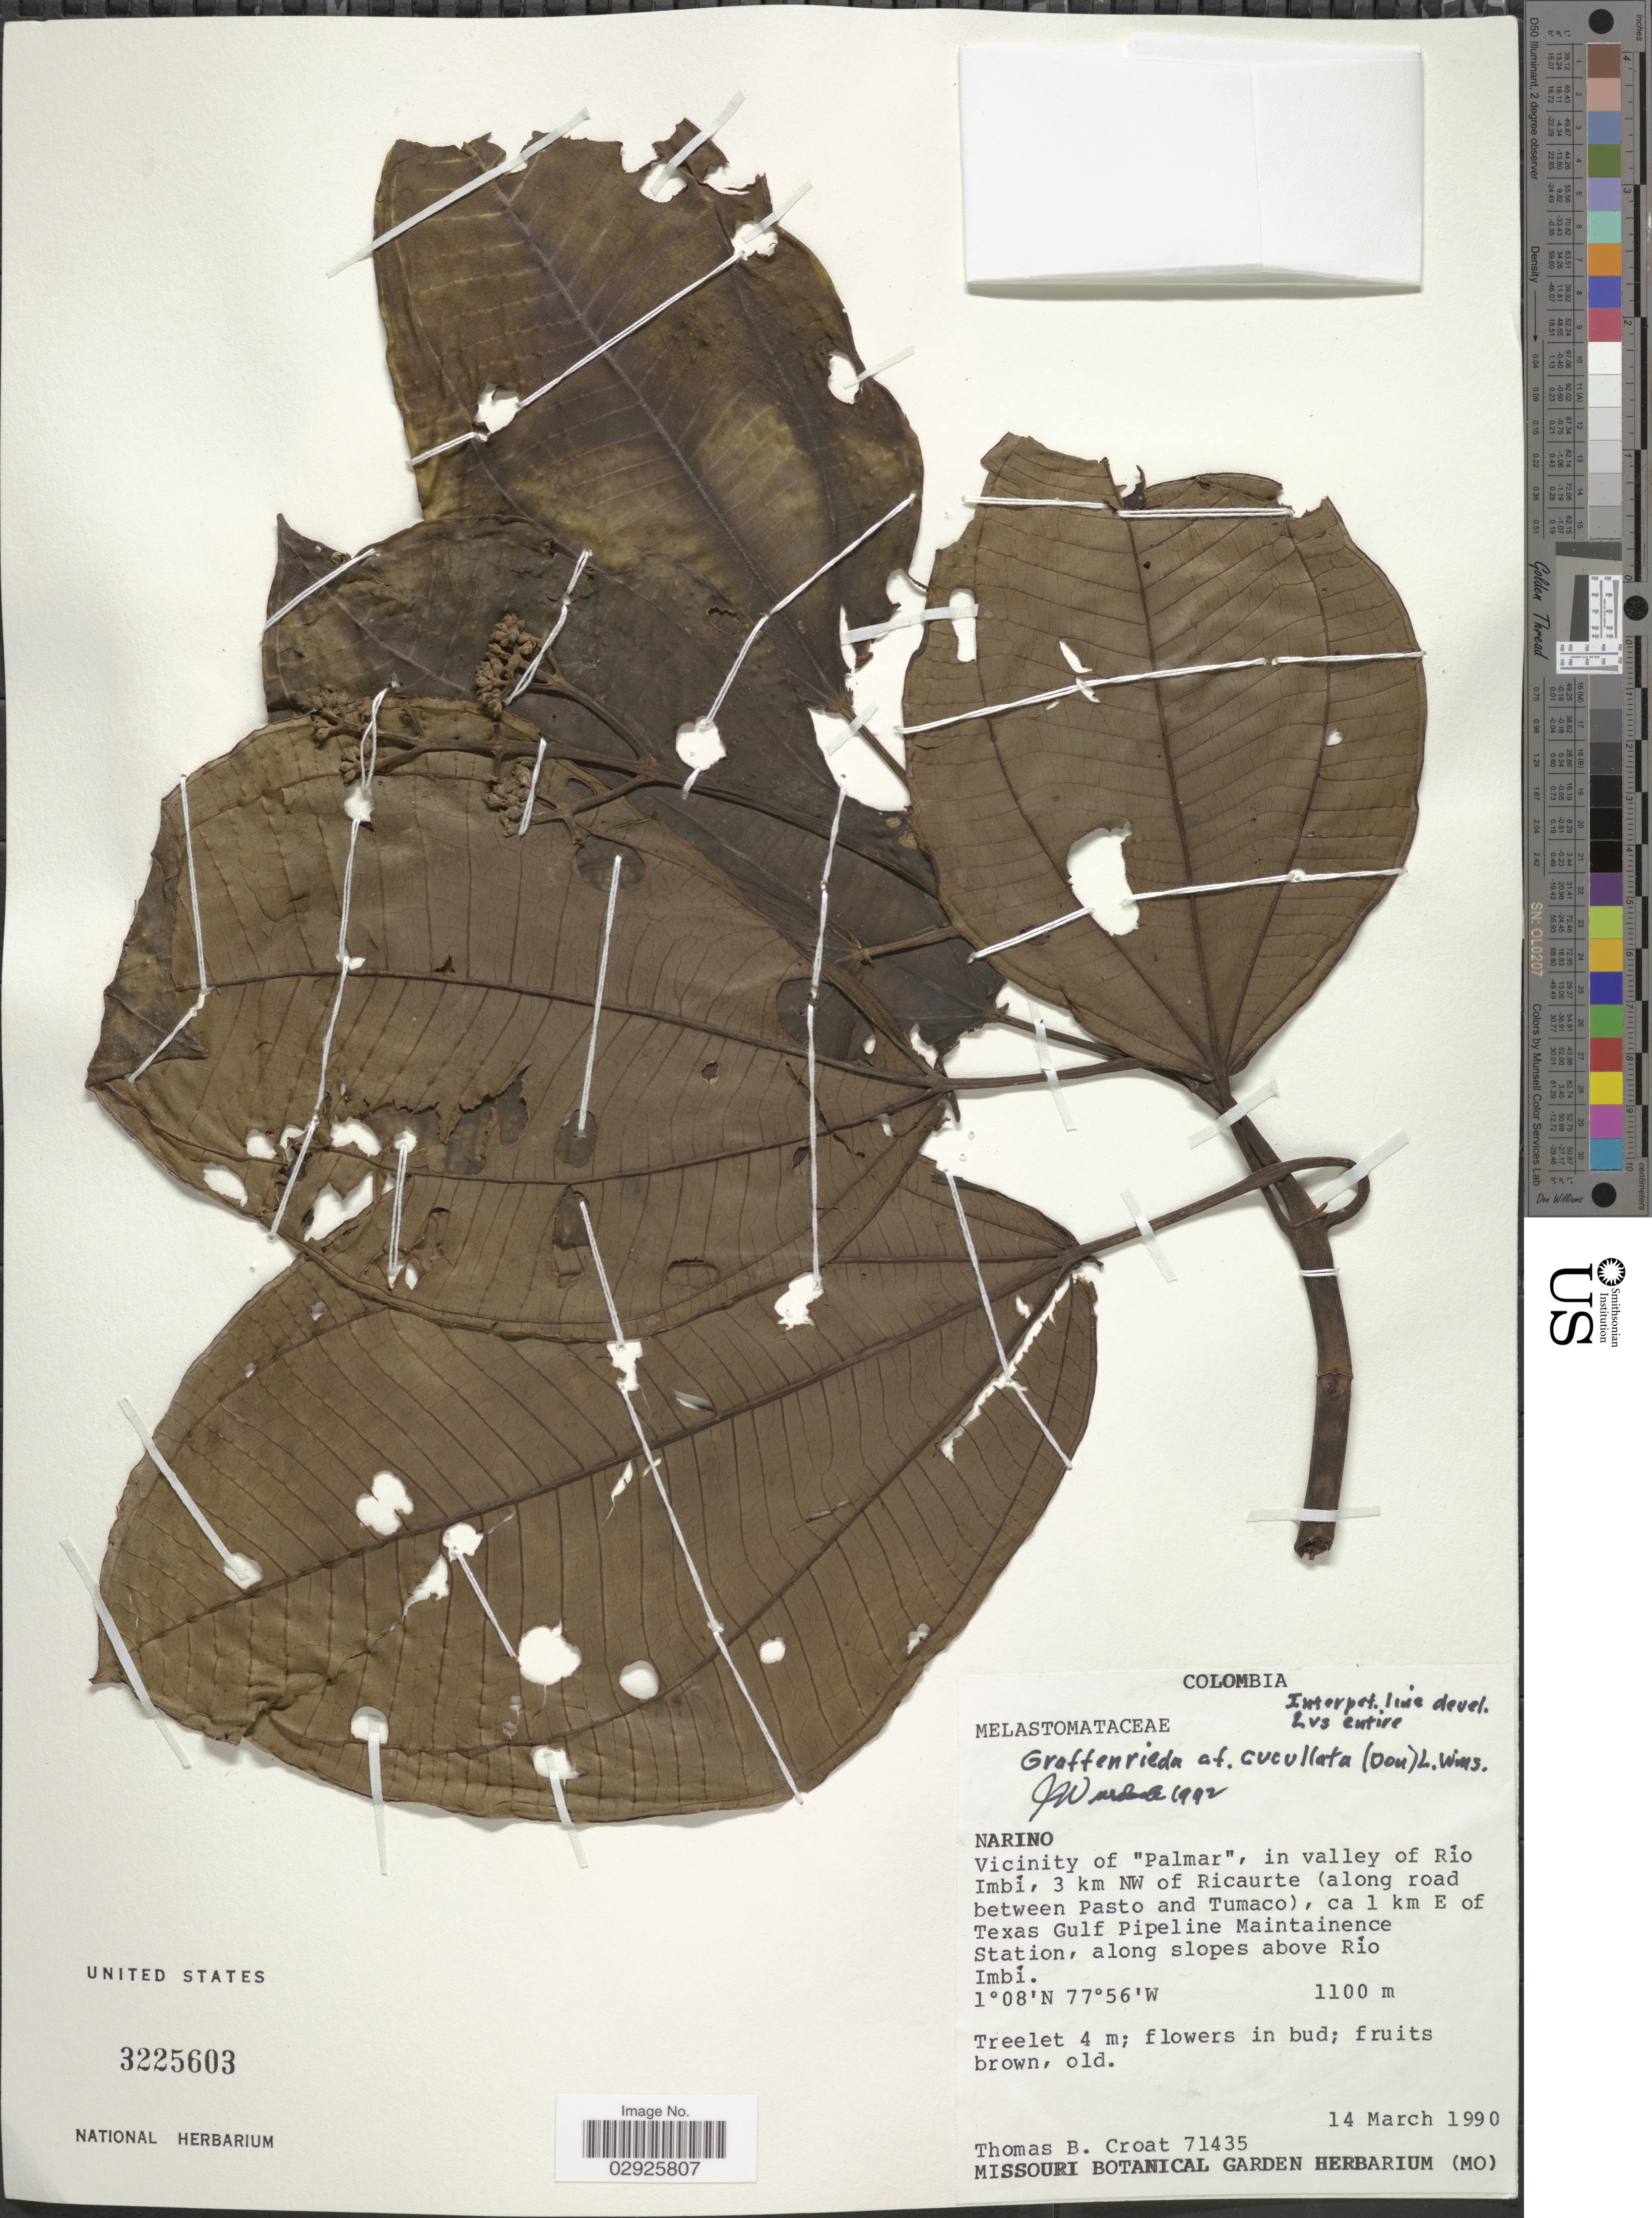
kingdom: Plantae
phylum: Tracheophyta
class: Magnoliopsida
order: Myrtales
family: Melastomataceae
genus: Graffenrieda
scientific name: Graffenrieda cucullata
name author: (Triana) L.O. Williams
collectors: T. B. Croat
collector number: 71435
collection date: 1990-03-14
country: Colombia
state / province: Nariño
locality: Vicinity of "Palmar", in valley of Río Imbí, 3 km NW of Ricaurte (along road between Pasto and Tumaco), ca 1 km E of Texas Gulf Pipeline Maintainence Station, along slopes above Río Imbí.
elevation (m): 1100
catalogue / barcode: US 3225603